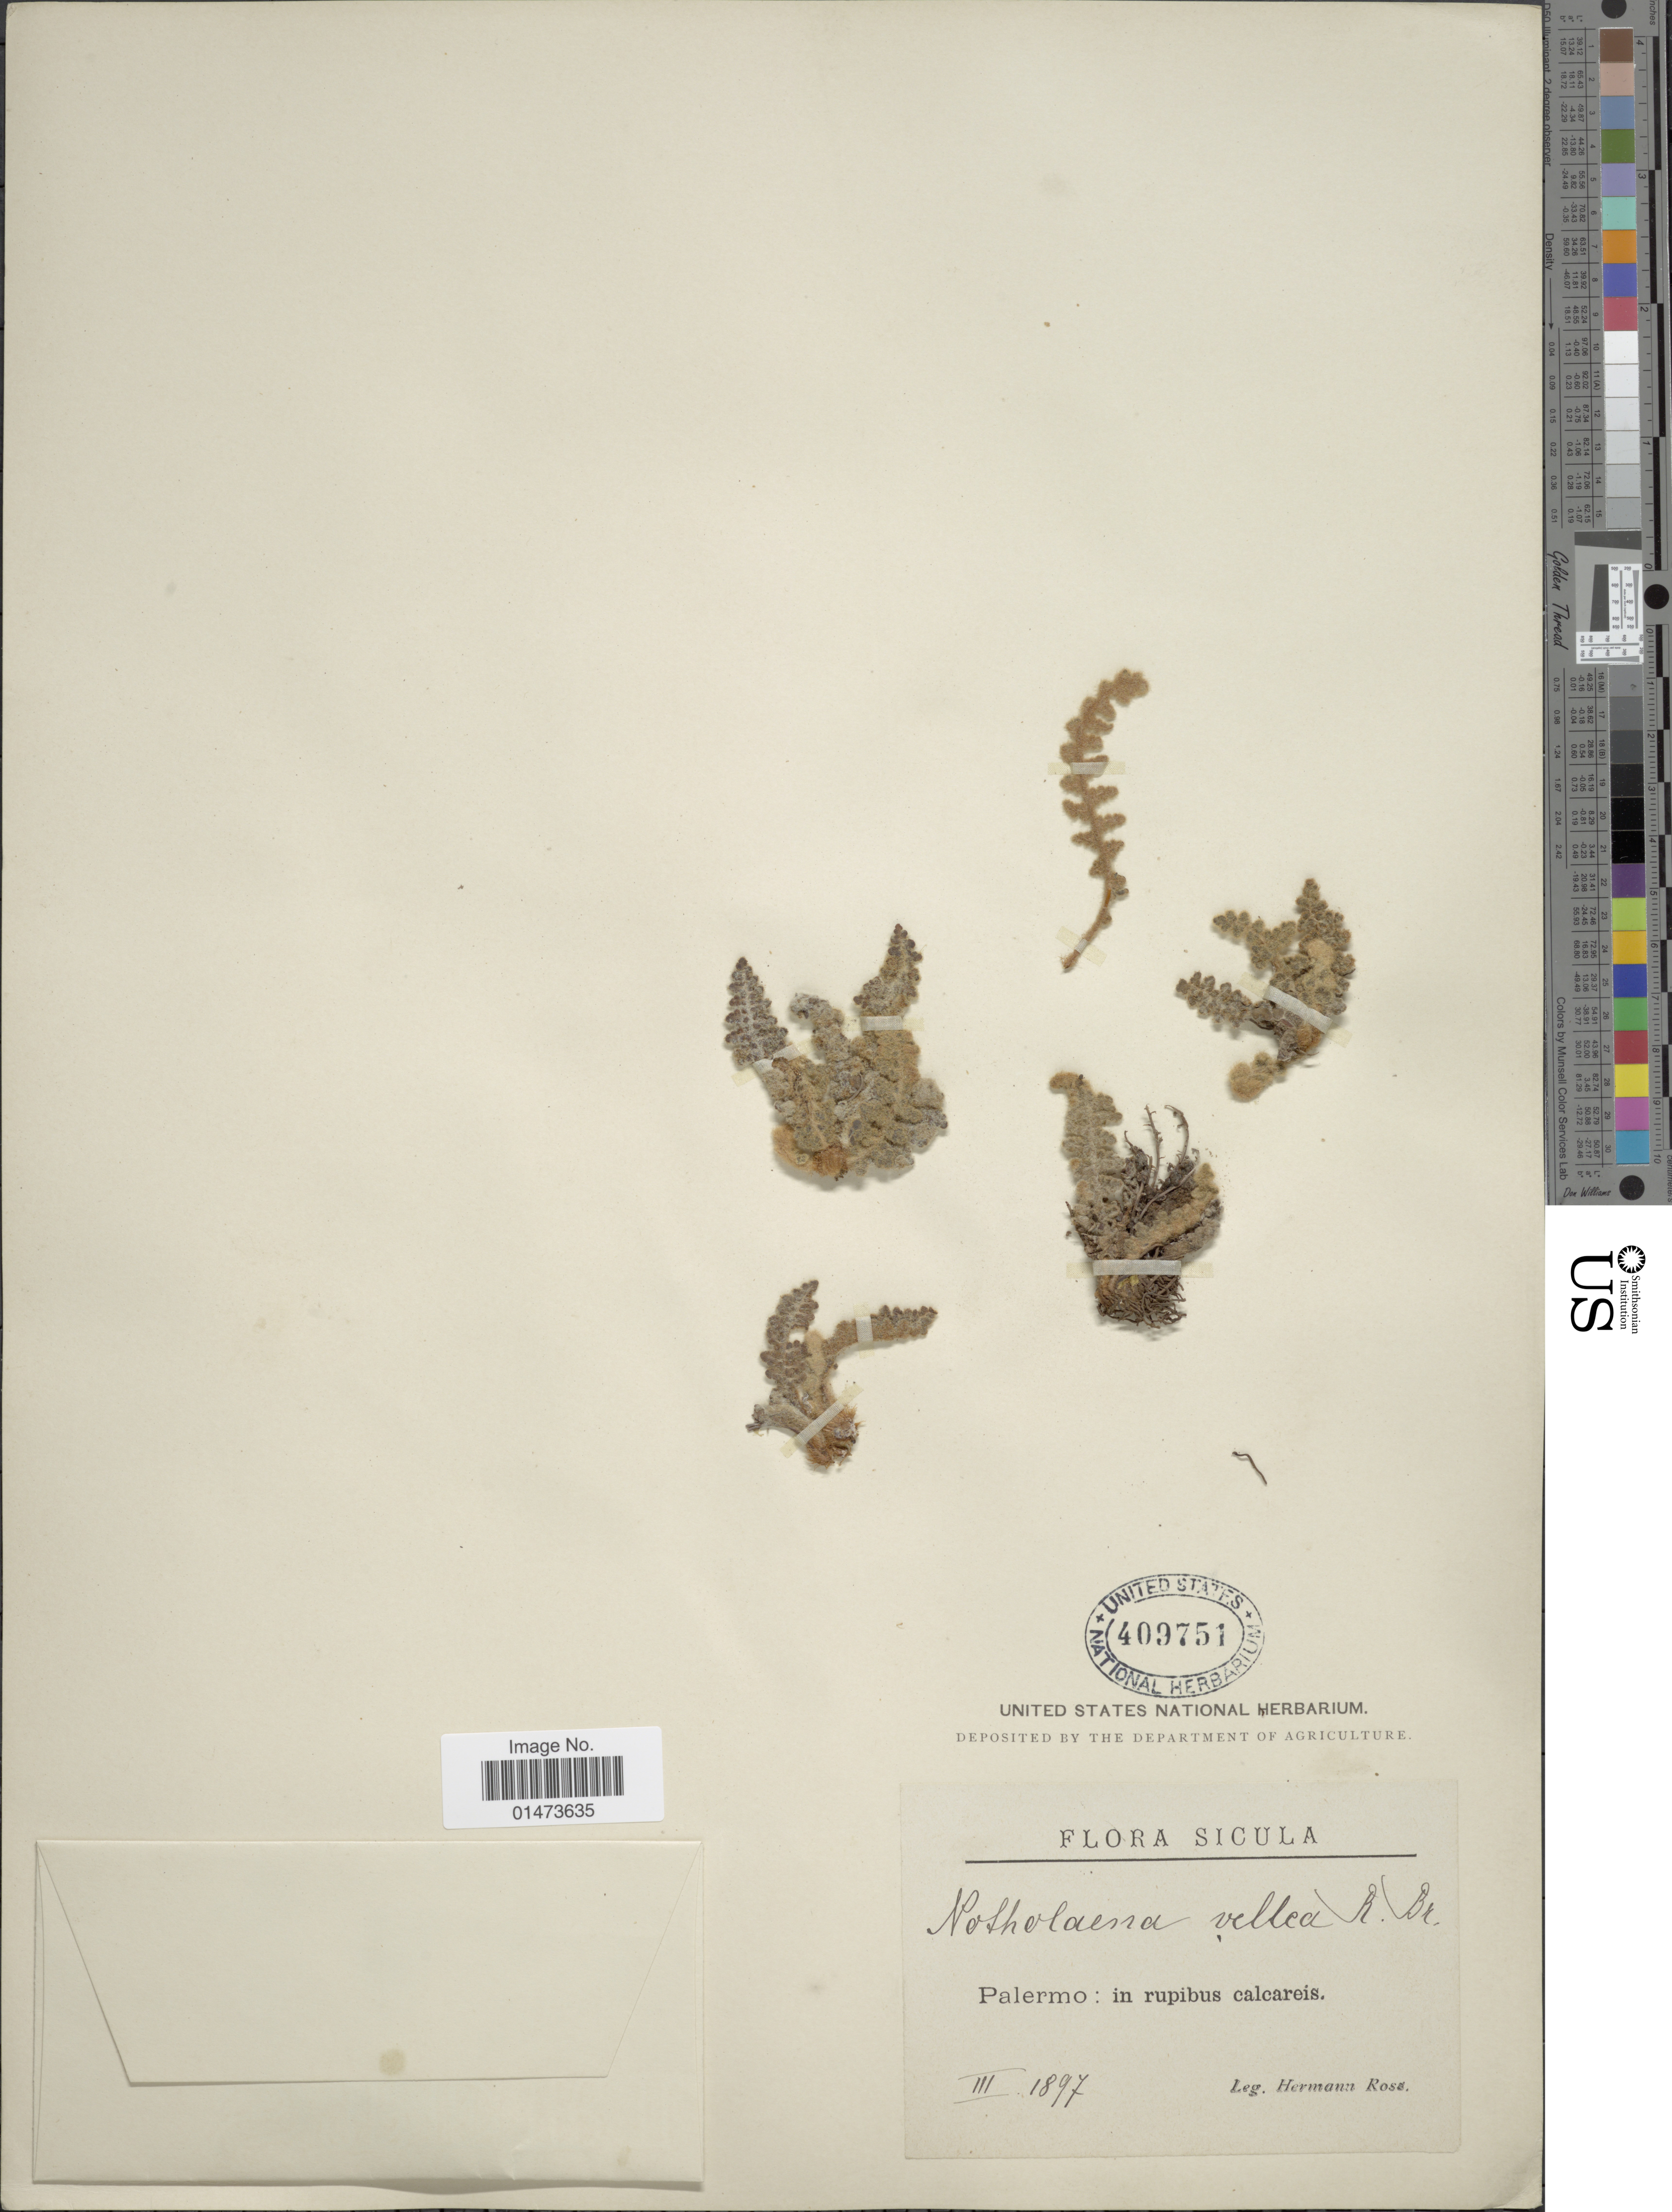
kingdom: Plantae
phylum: Tracheophyta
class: Polypodiopsida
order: Polypodiales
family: Pteridaceae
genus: Cosentinia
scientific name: Cosentinia vellea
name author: (Aiton) Tod.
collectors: H. Ross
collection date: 1897-03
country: Italy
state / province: Siciliana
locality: Sicula, Palermo: in rupibus calcareis.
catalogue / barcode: US 409751